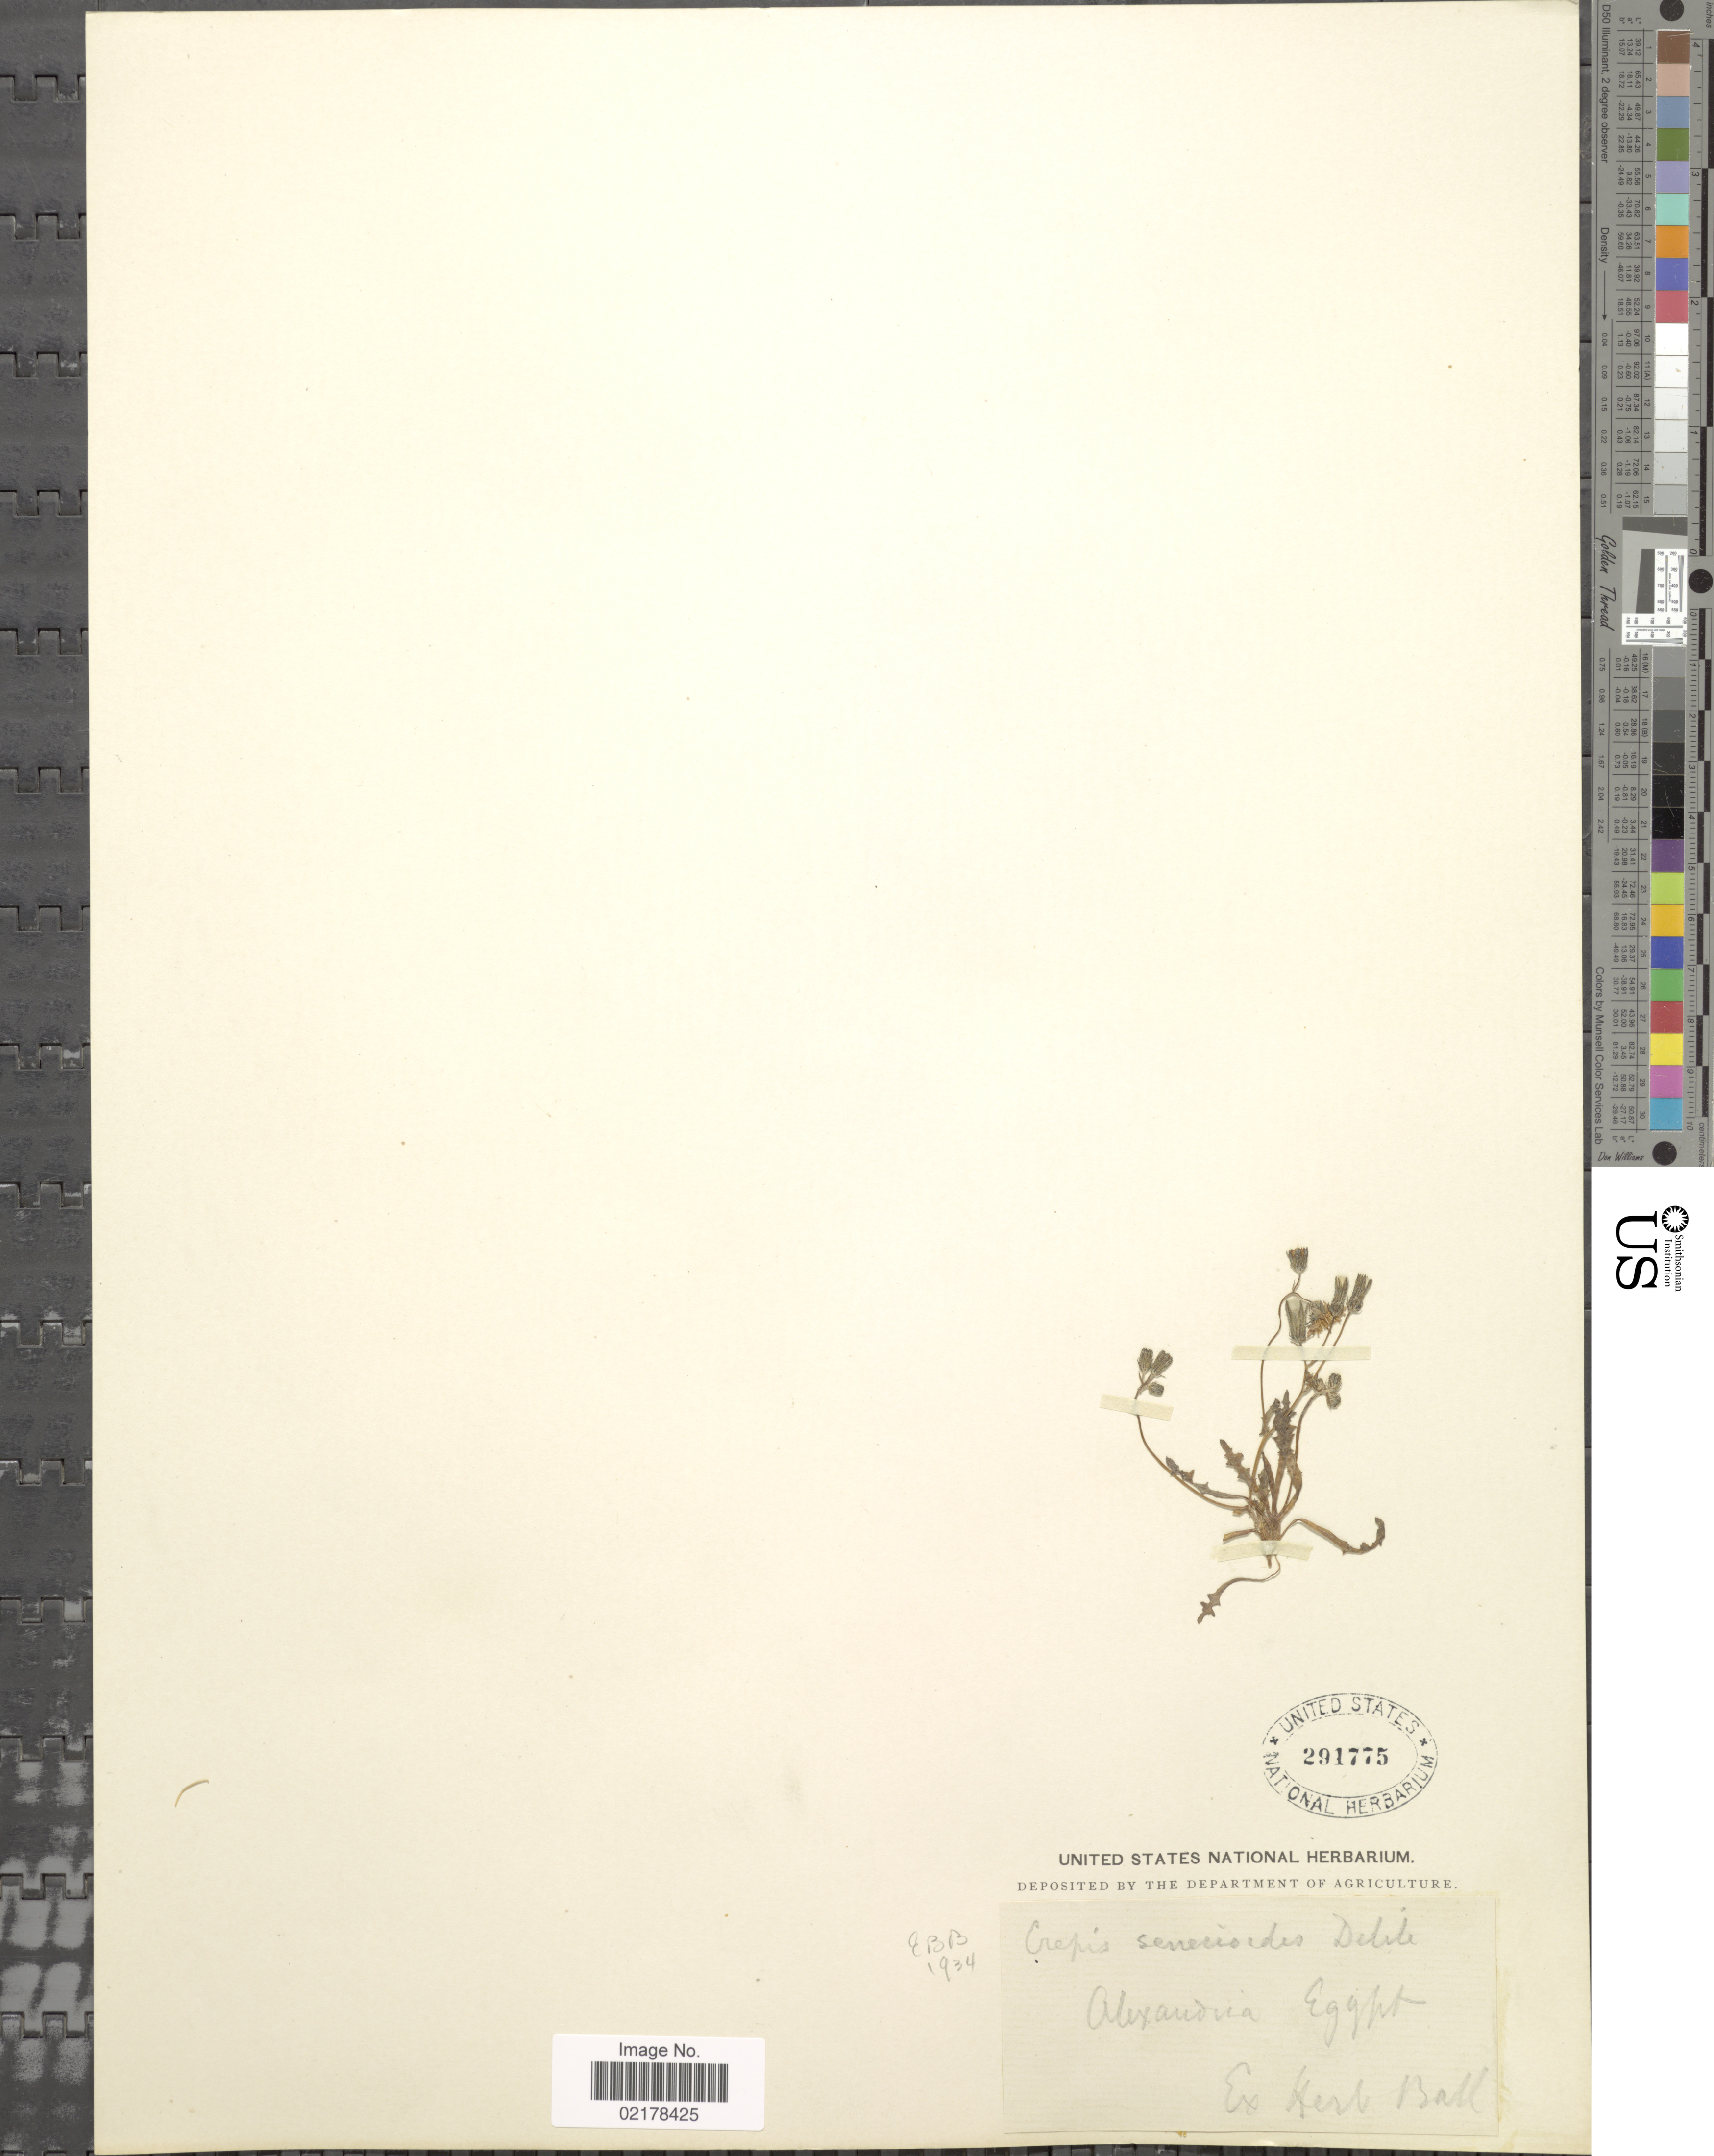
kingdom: Plantae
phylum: Tracheophyta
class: Magnoliopsida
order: Asterales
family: Asteraceae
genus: Crepis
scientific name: Crepis senecioides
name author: Delile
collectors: ex herb. Ball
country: Egypt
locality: Alexandira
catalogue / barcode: US 291775